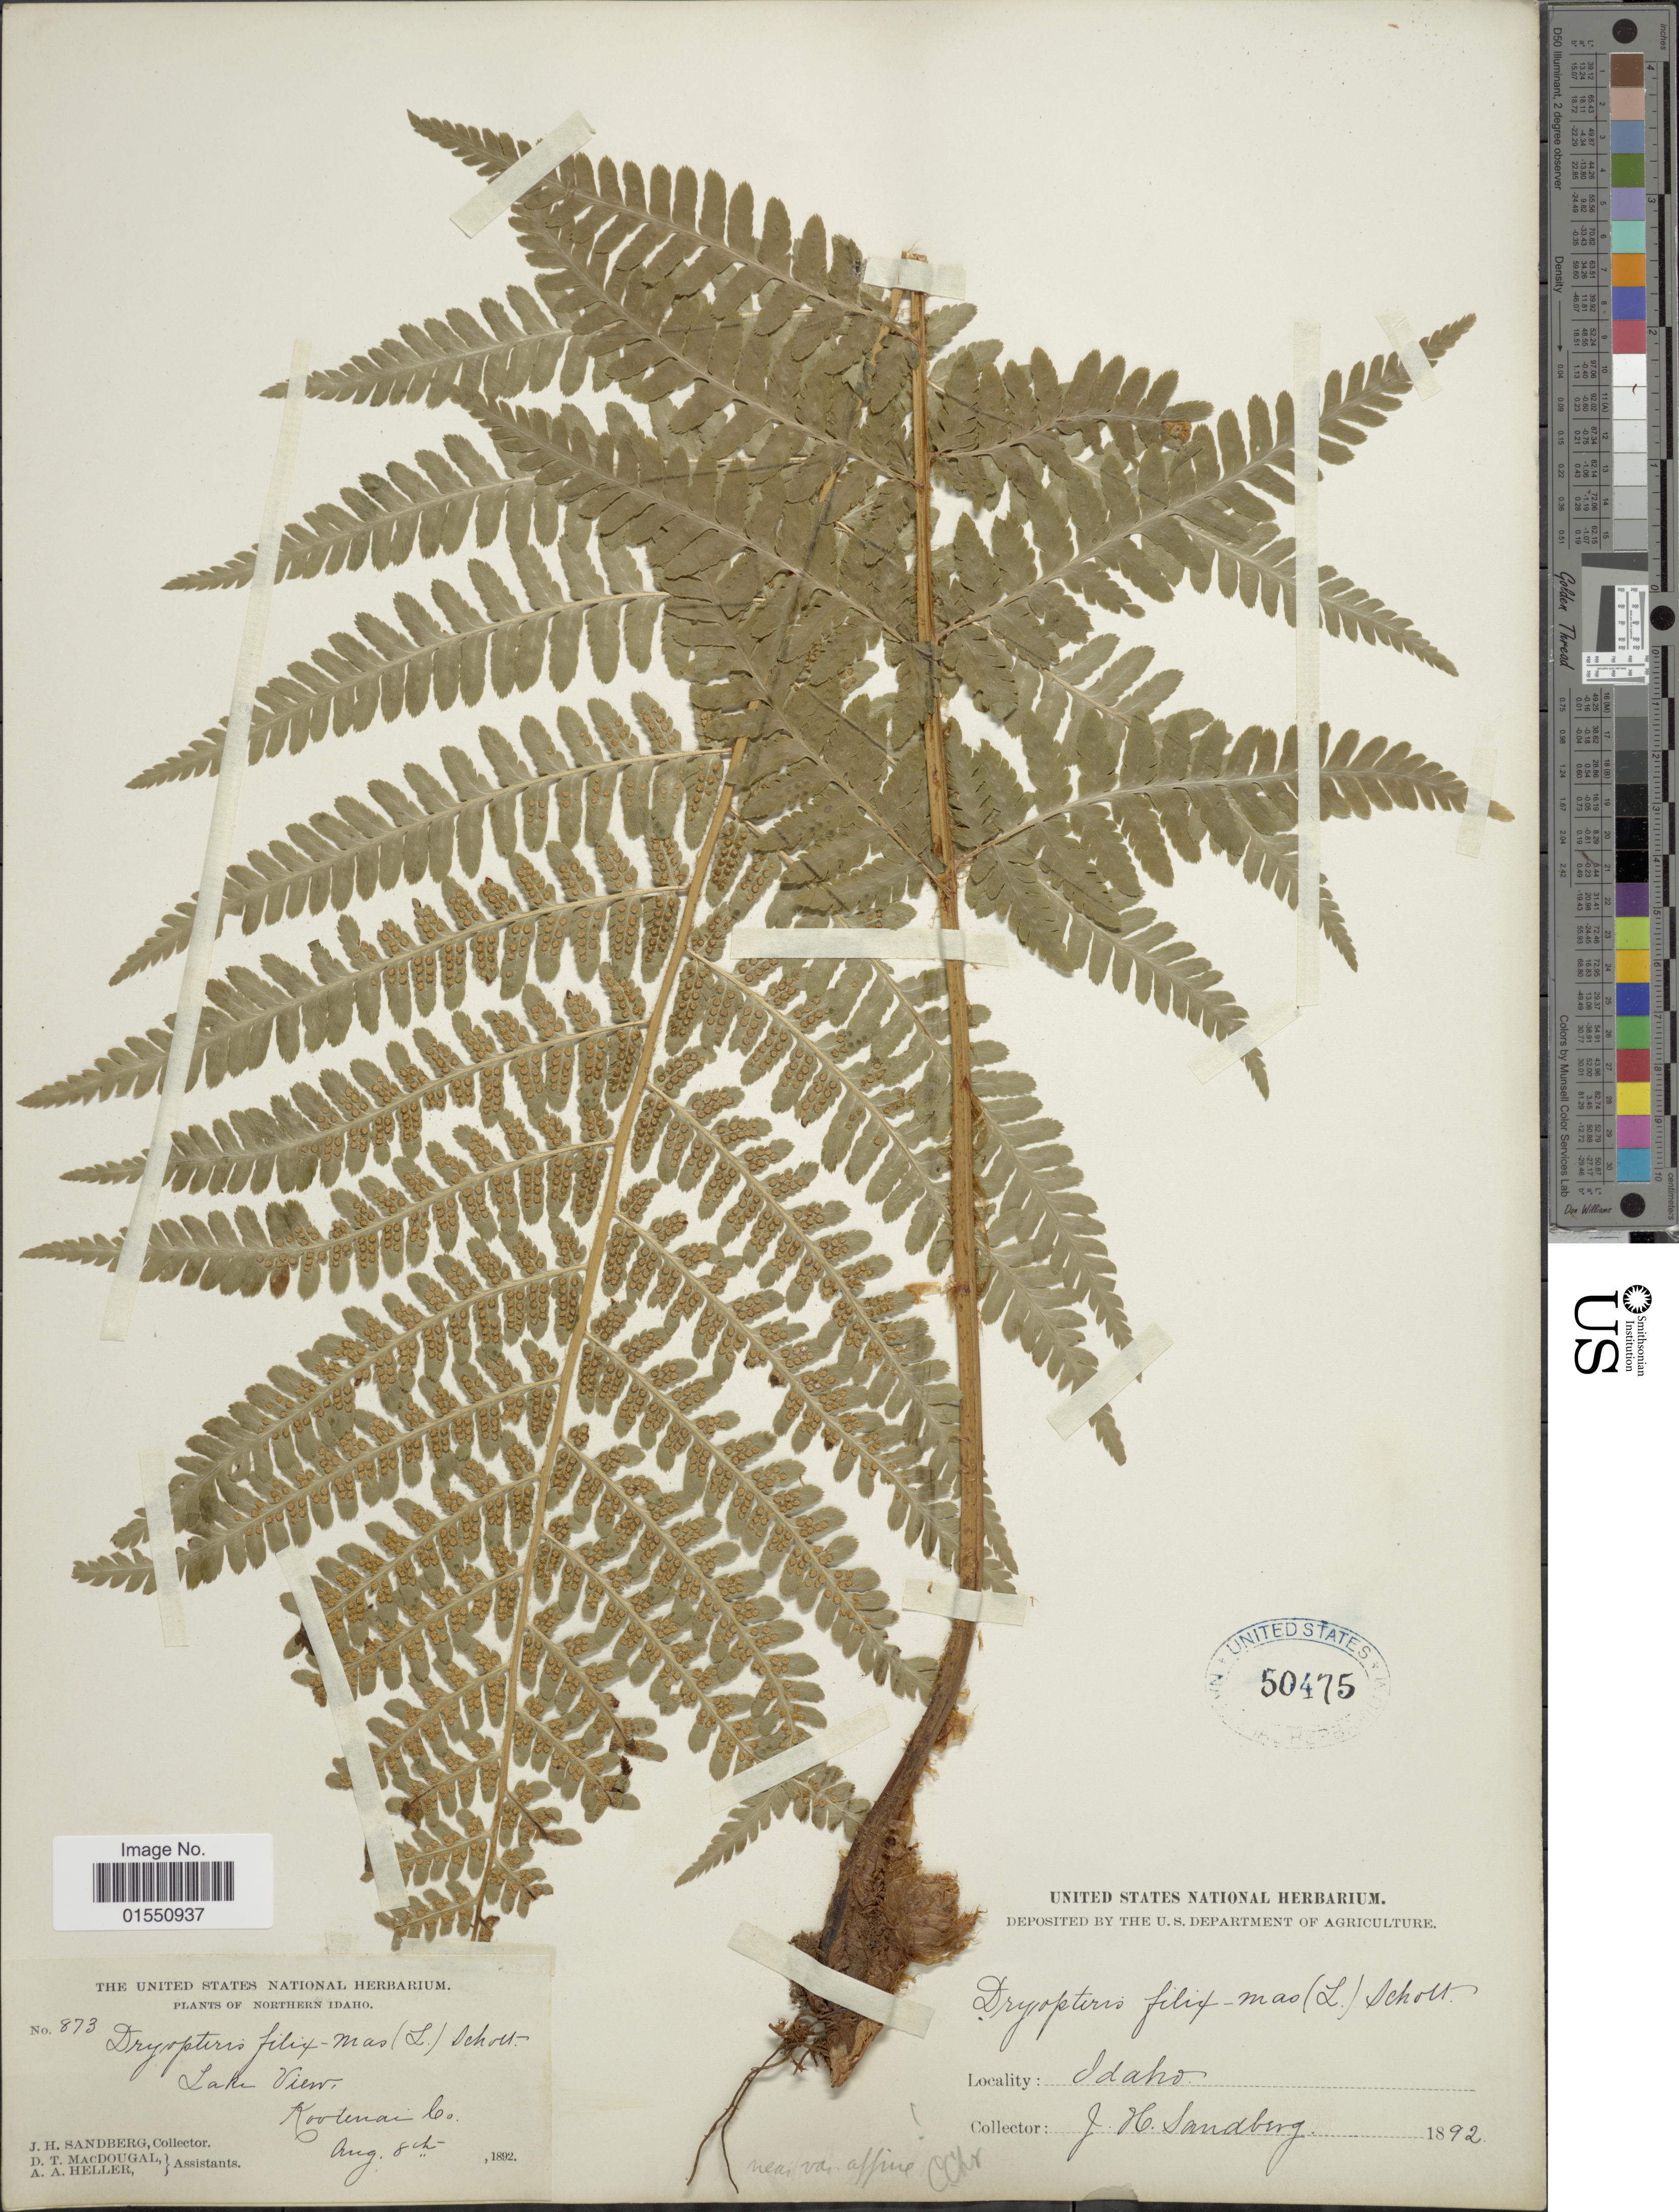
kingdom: Plantae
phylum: Tracheophyta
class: Polypodiopsida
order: Polypodiales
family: Dryopteridaceae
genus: Dryopteris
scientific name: Dryopteris filix-mas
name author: (L.) Schott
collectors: J. H. Sandberg, D. T. MacDougal & A. A. Heller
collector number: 873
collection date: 1892-08-08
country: United States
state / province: Idaho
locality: Northern Idaho. Lake View, Kootenai Co.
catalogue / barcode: US 50475